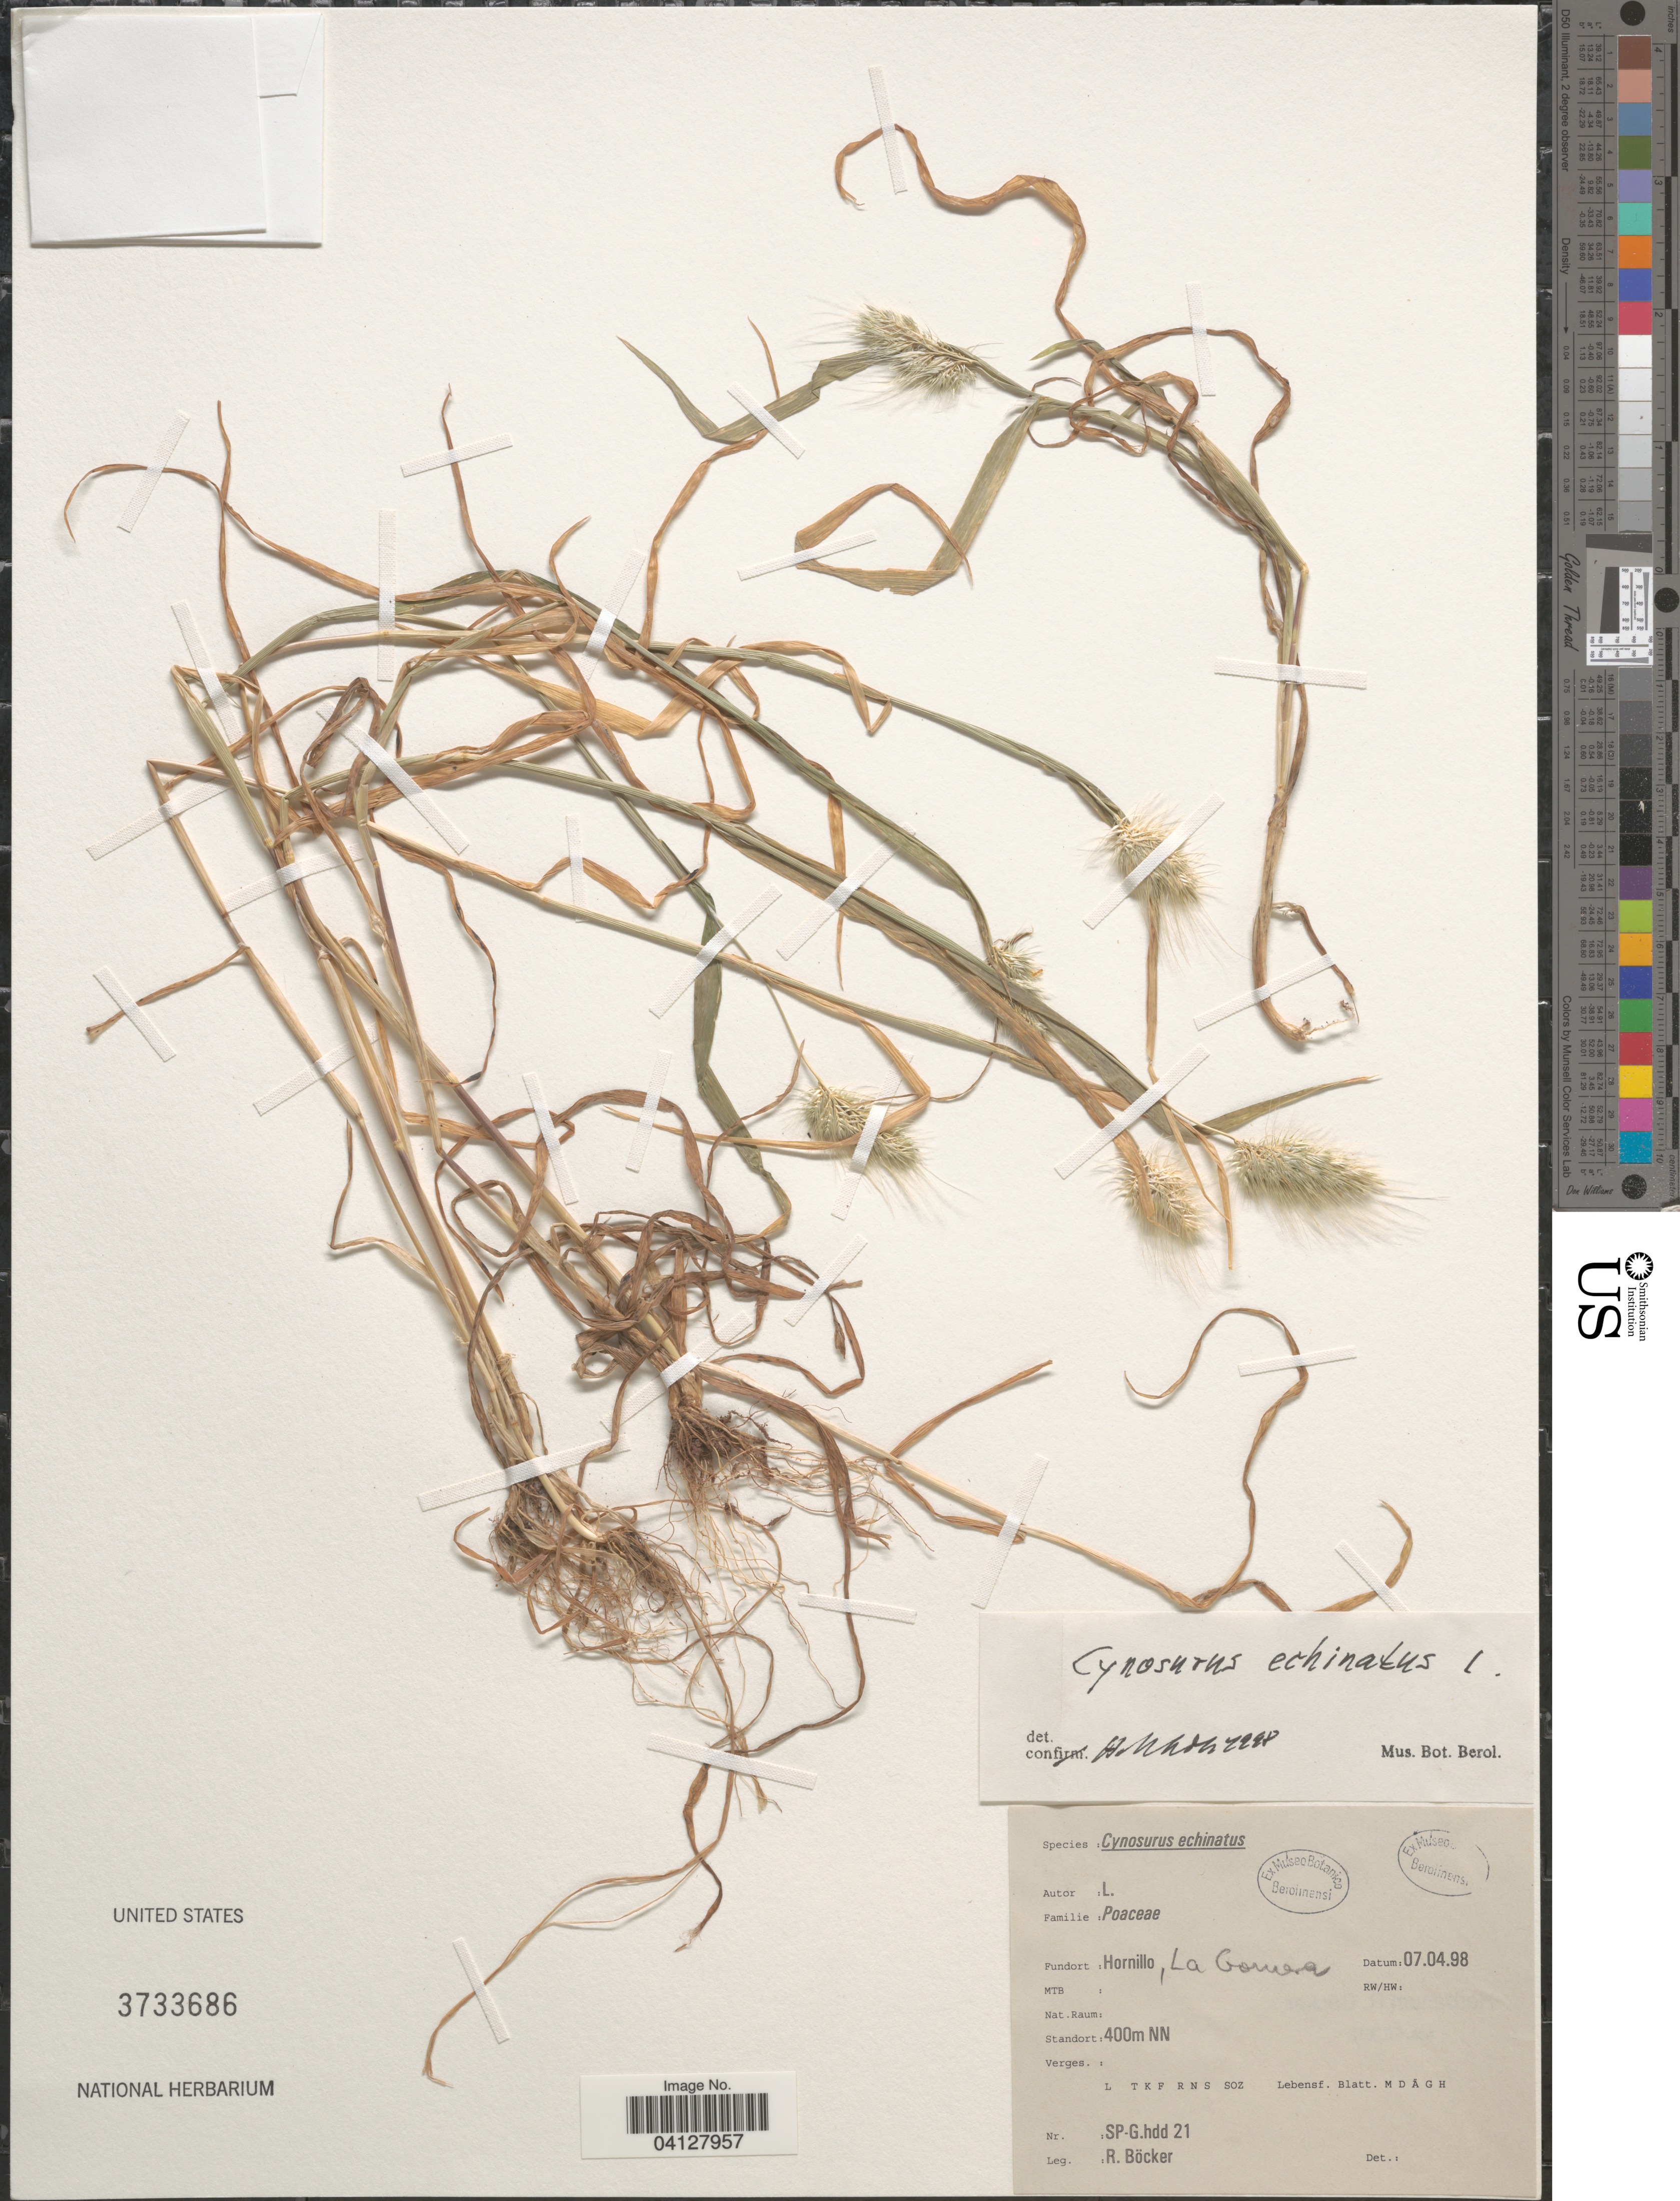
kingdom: Plantae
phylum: Tracheophyta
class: Liliopsida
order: Poales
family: Poaceae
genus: Cynosurus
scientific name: Cynosurus echinatus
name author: L.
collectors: R. Böcker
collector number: SP-G.hdd 21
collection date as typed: Transcribed d/m/y: 7/4/98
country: Spain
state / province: Canarias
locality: Hornillo, La Gomera.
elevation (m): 400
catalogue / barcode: US 3733686